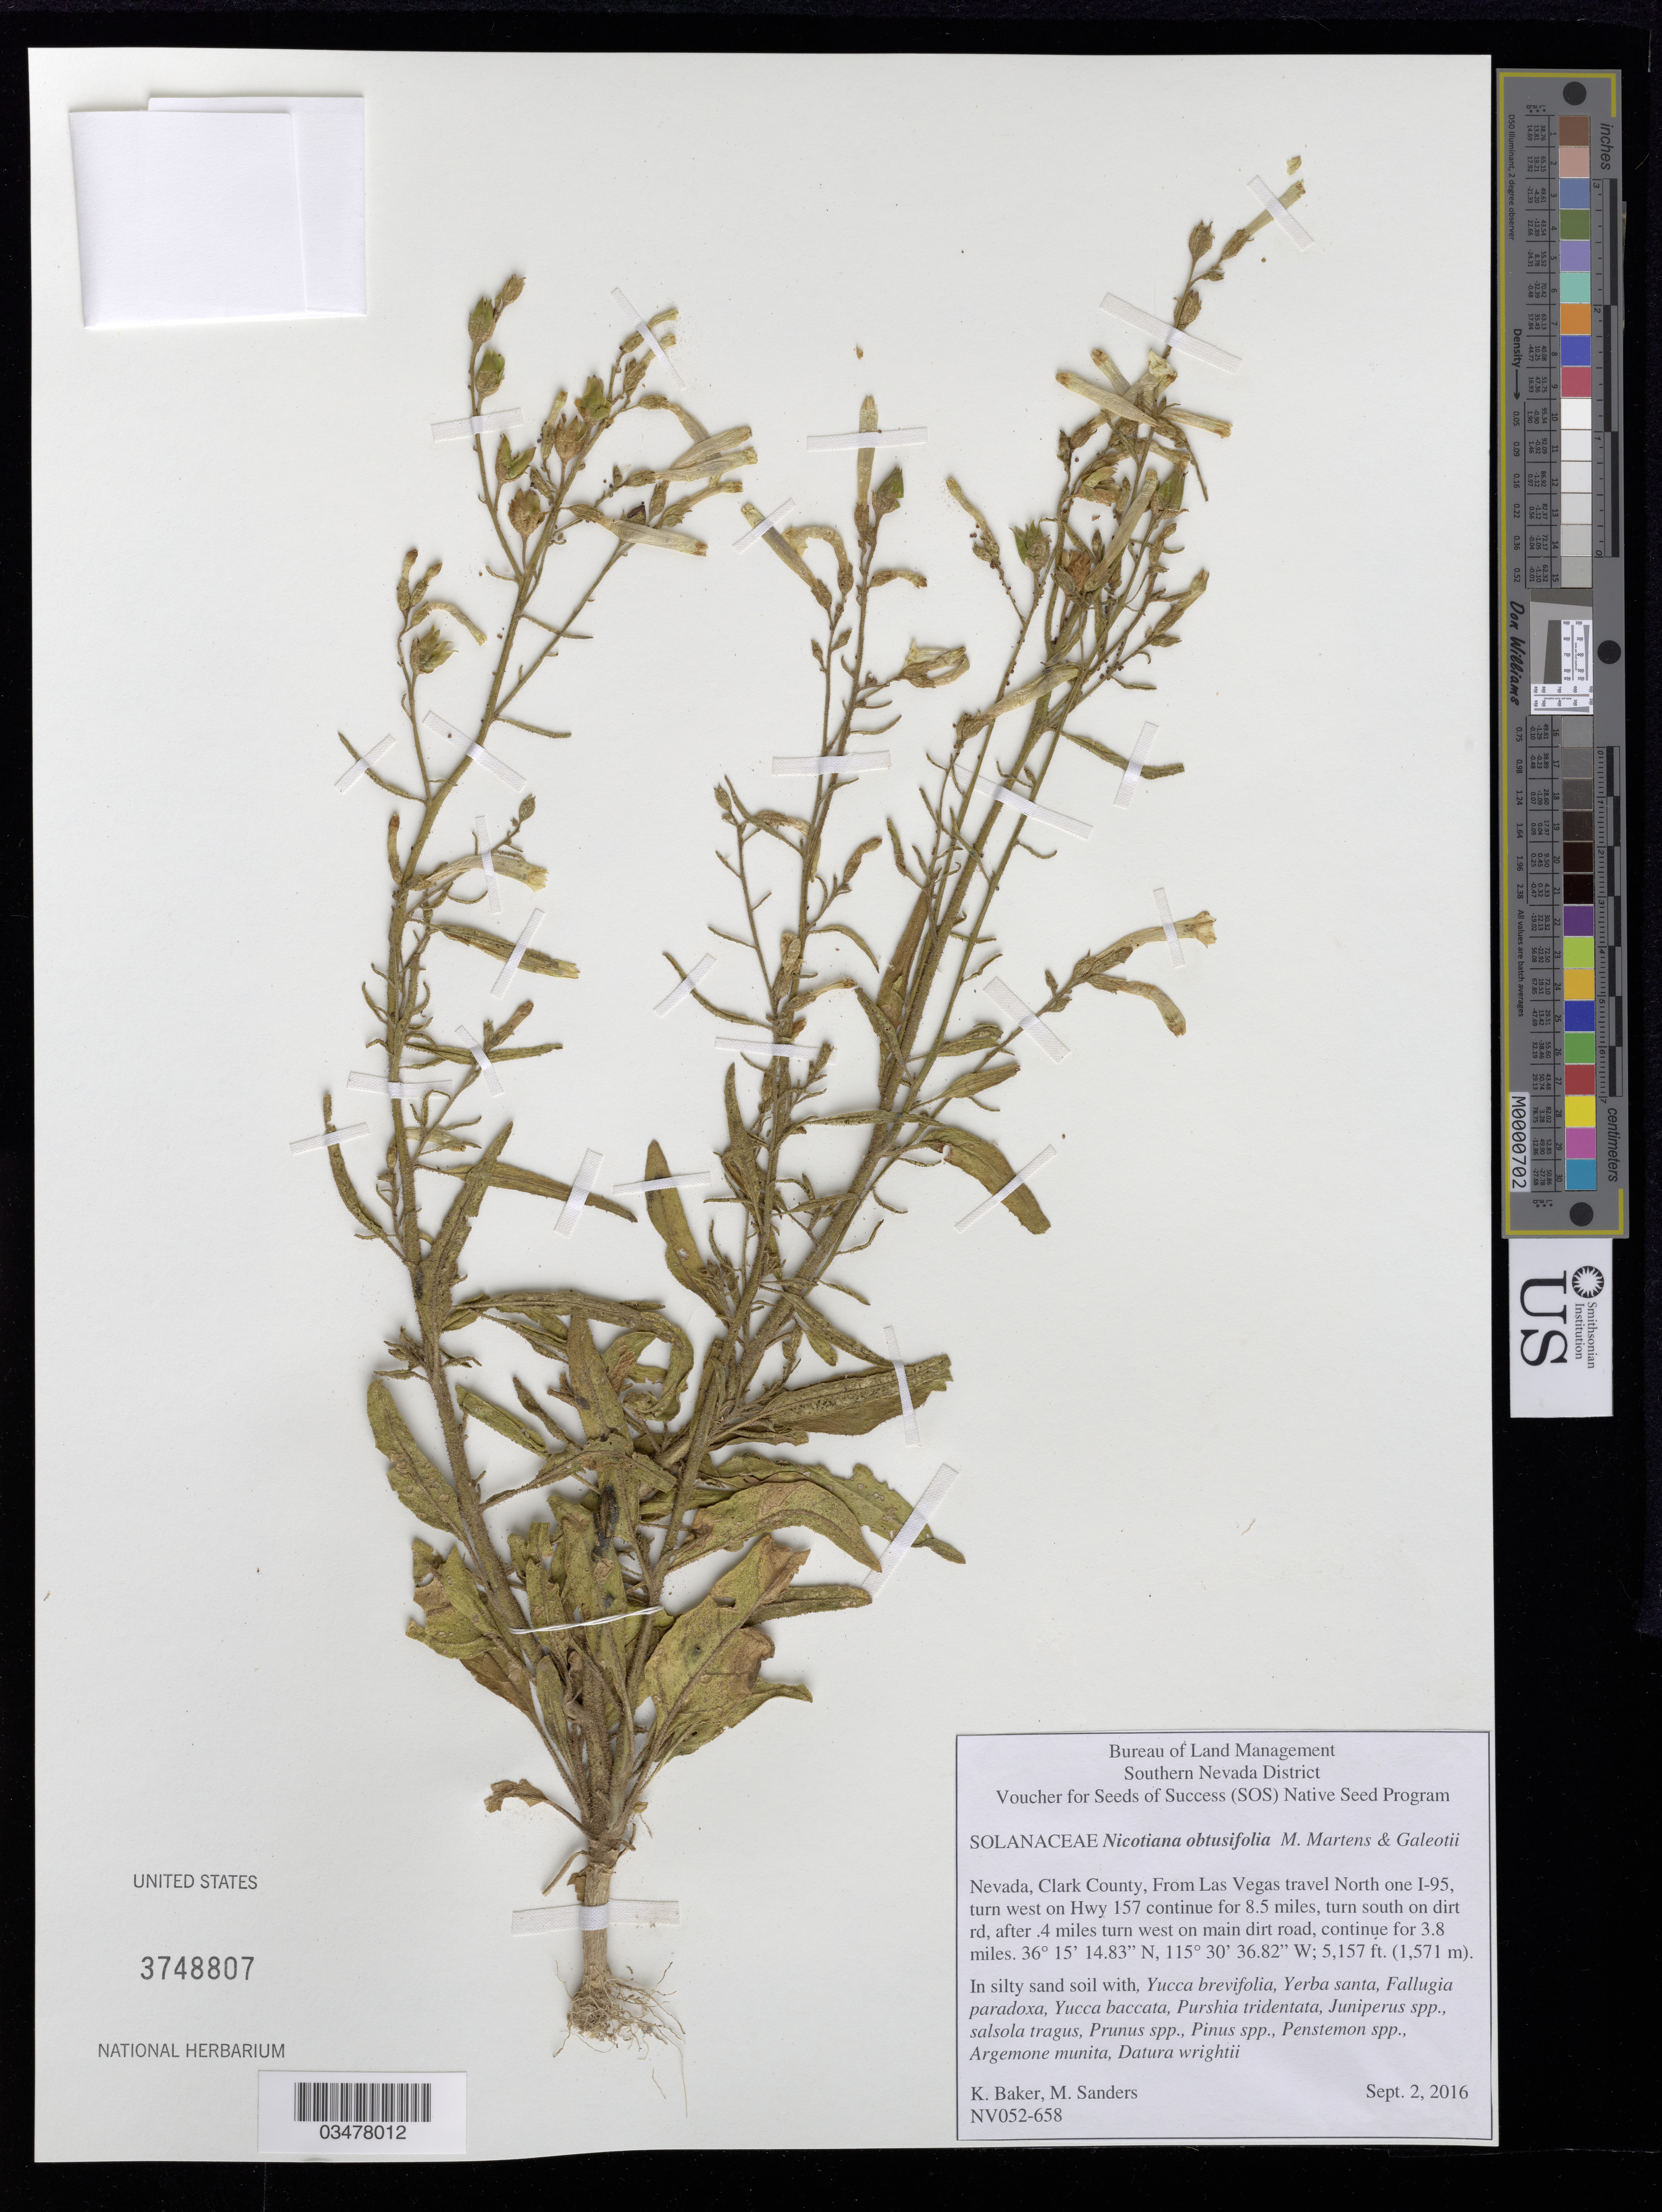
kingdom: Plantae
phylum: Tracheophyta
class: Magnoliopsida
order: Solanales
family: Solanaceae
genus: Nicotiana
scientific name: Nicotiana obtusifolia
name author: M. Martens & Galeotti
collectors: K. Baker & M. Sanders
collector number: NV052-658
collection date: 2016-09-02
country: United States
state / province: Nevada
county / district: Clark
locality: Harris Springs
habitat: Silty sand soil. With Yucca brevifolia, Yerba santa, Pinus sp., Juniperus sp., etc.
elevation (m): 1572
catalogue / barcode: US 3748807